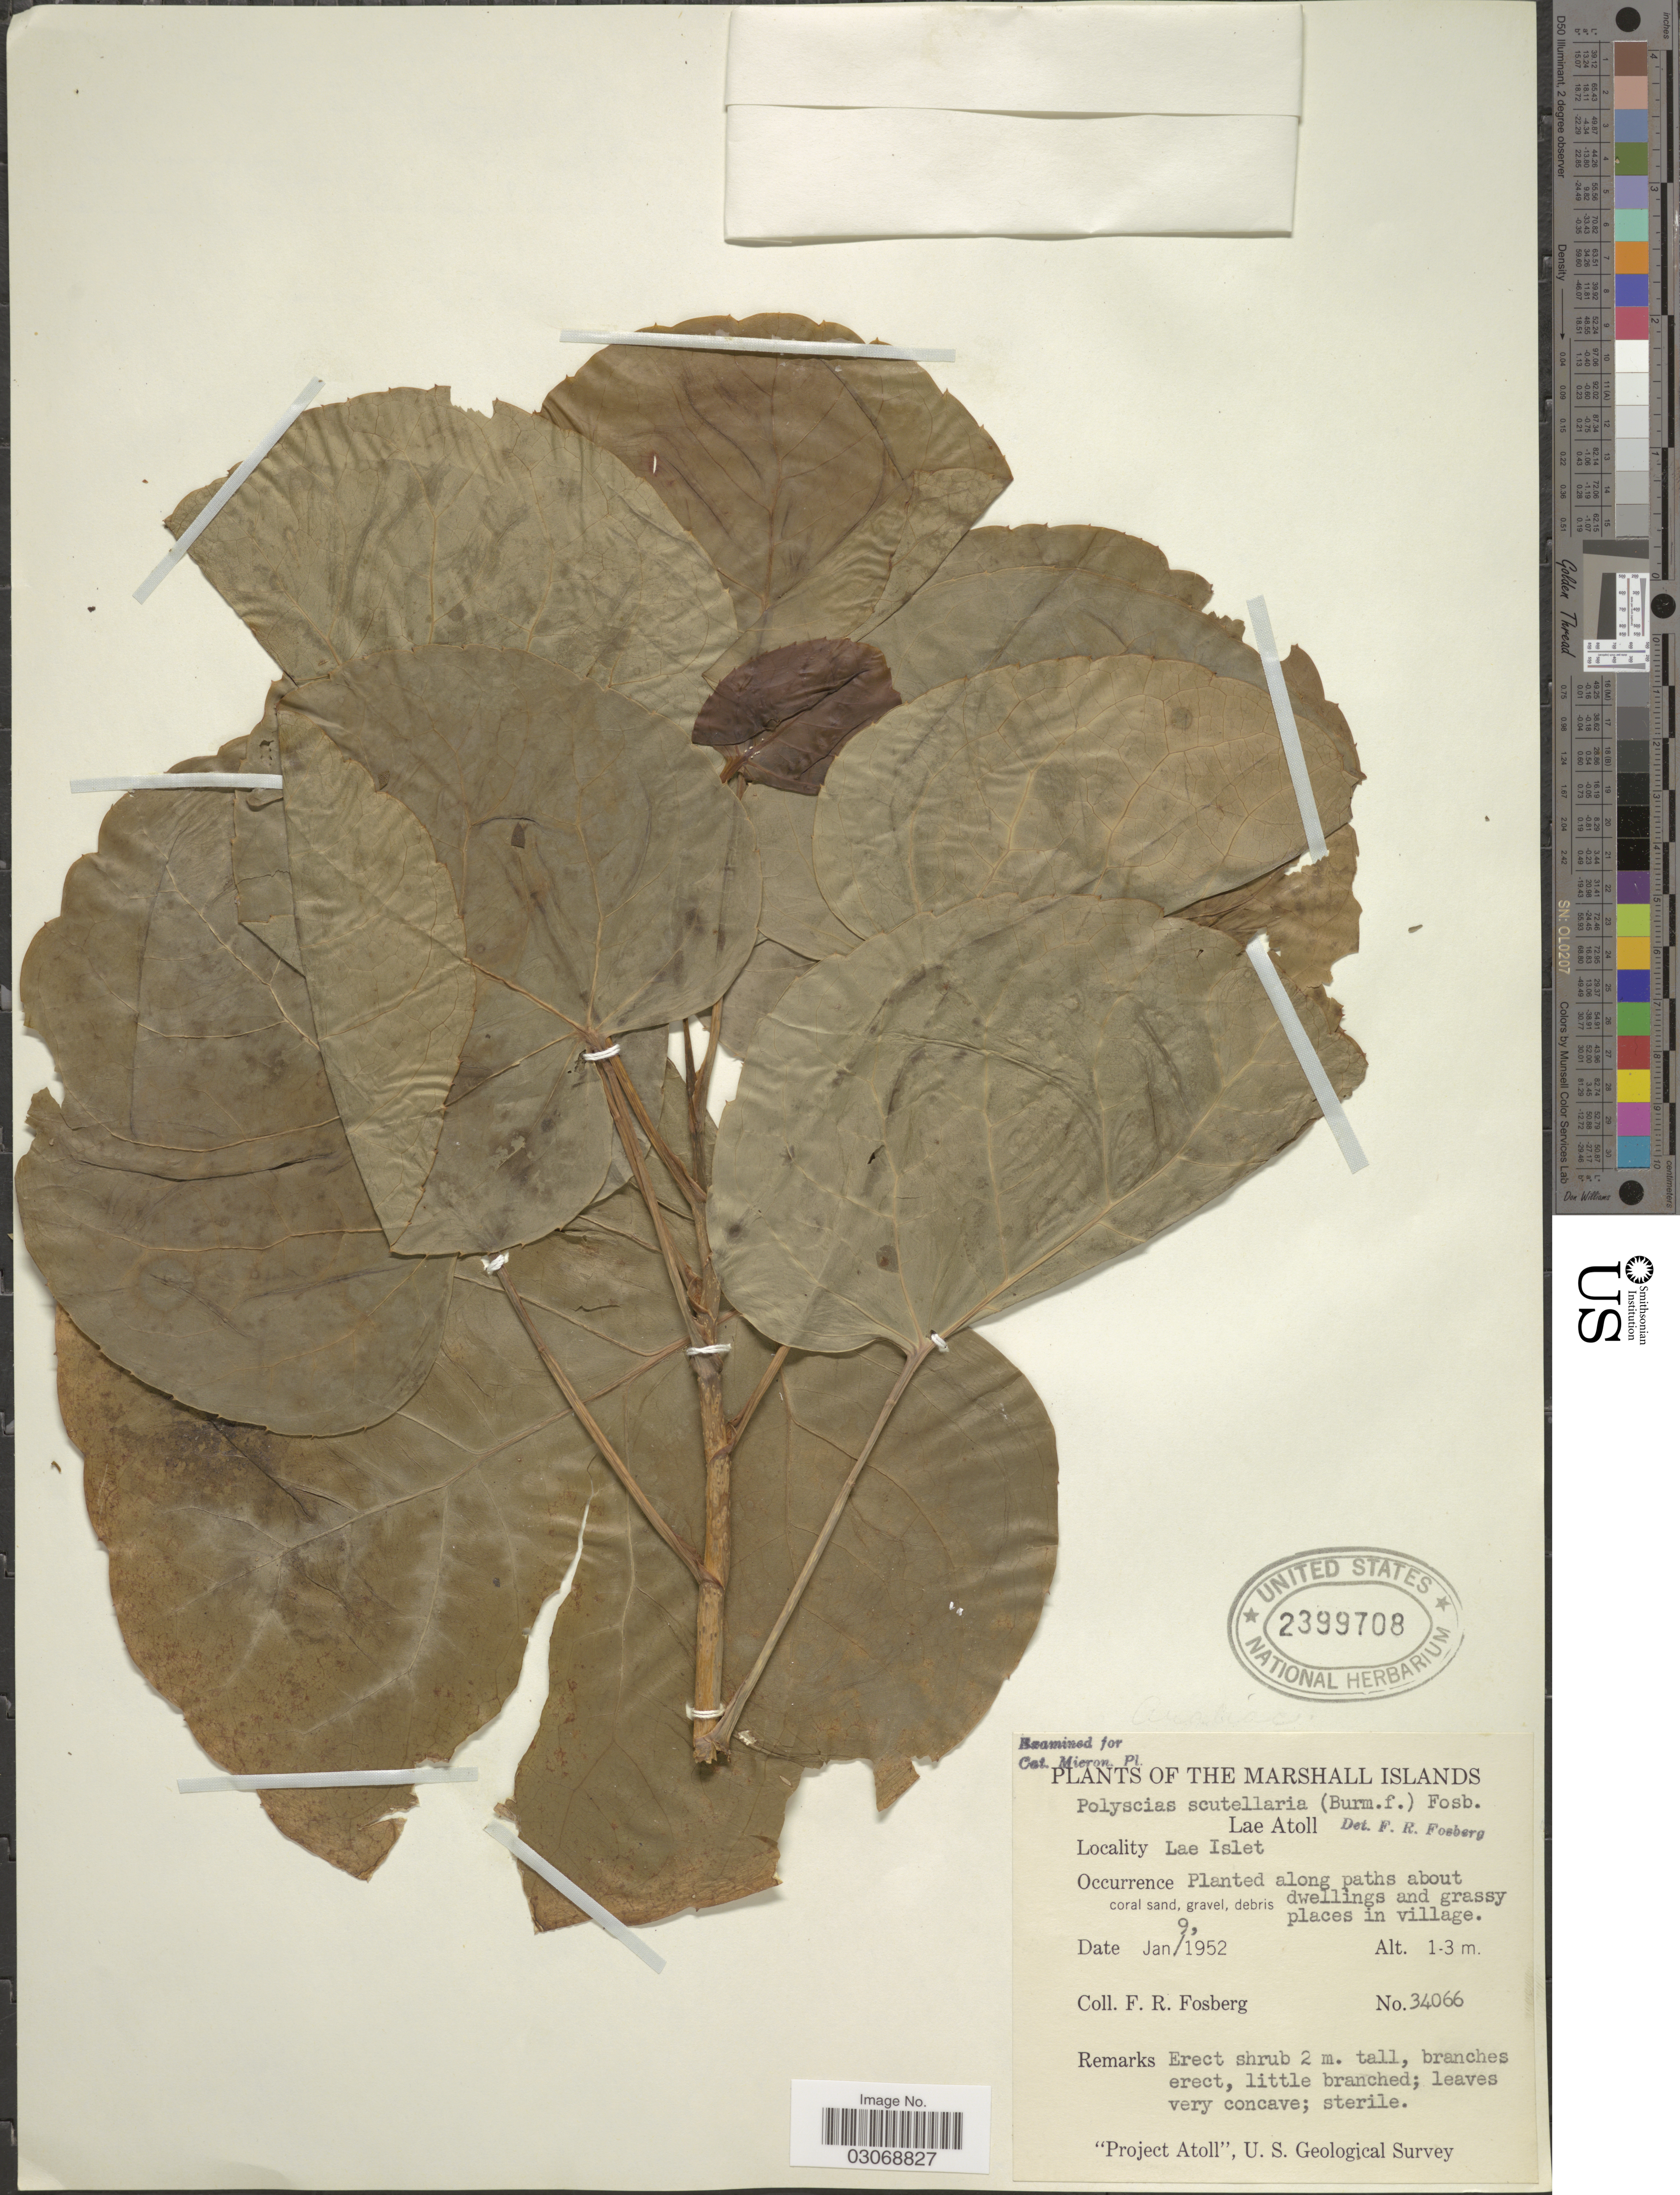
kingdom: Plantae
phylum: Tracheophyta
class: Magnoliopsida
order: Apiales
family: Araliaceae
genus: Polyscias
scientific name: Polyscias scutellaria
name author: (Burm. f.) Fosberg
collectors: F. R. Fosberg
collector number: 34066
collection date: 1952-01-09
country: Marshall Islands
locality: The Marshall Islands. Lae Atoll. Lae Islet. Planted along paths about dwellings and grassy places in village.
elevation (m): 1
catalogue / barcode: US 2399708